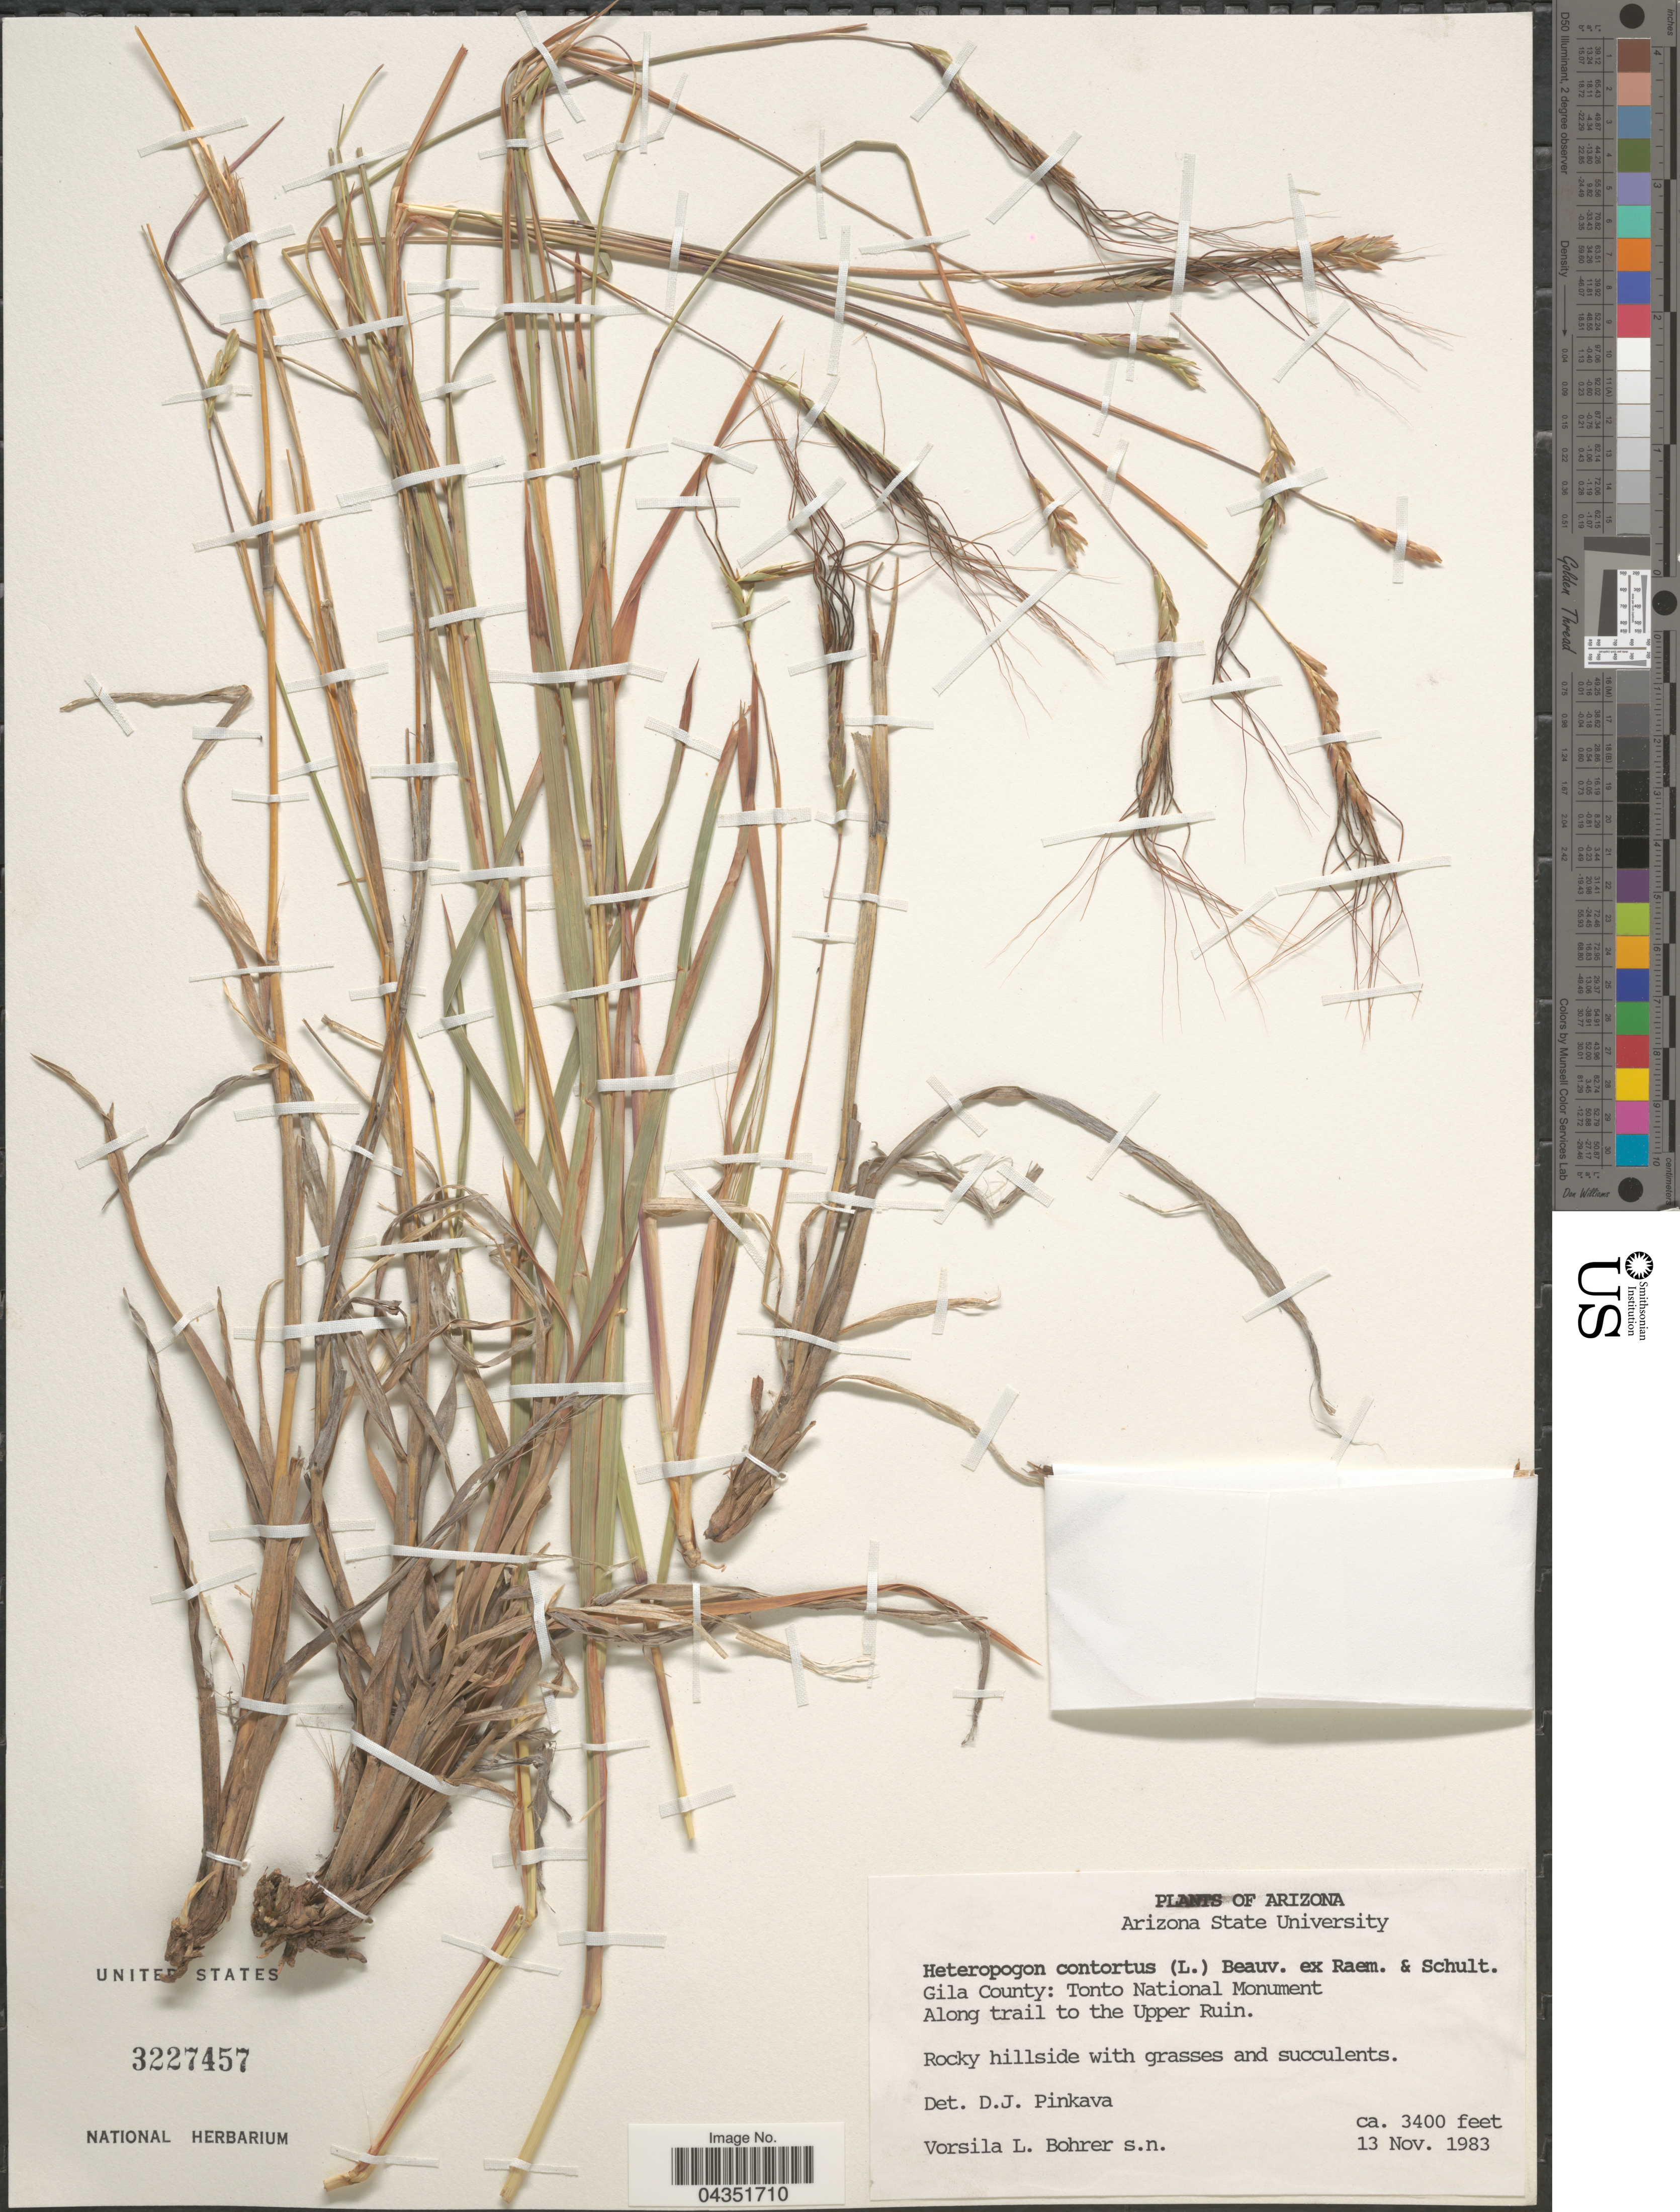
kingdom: Plantae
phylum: Tracheophyta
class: Liliopsida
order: Poales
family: Poaceae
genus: Heteropogon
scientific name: Heteropogon contortus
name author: (L.) P. Beauv. ex Roem. & Schult.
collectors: V. Bohrer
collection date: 1983-11-13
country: United States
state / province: Arizona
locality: Gila County: Tonto National Monument. Along trail to the Upper Ruin.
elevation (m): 1036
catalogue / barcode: US 3227457